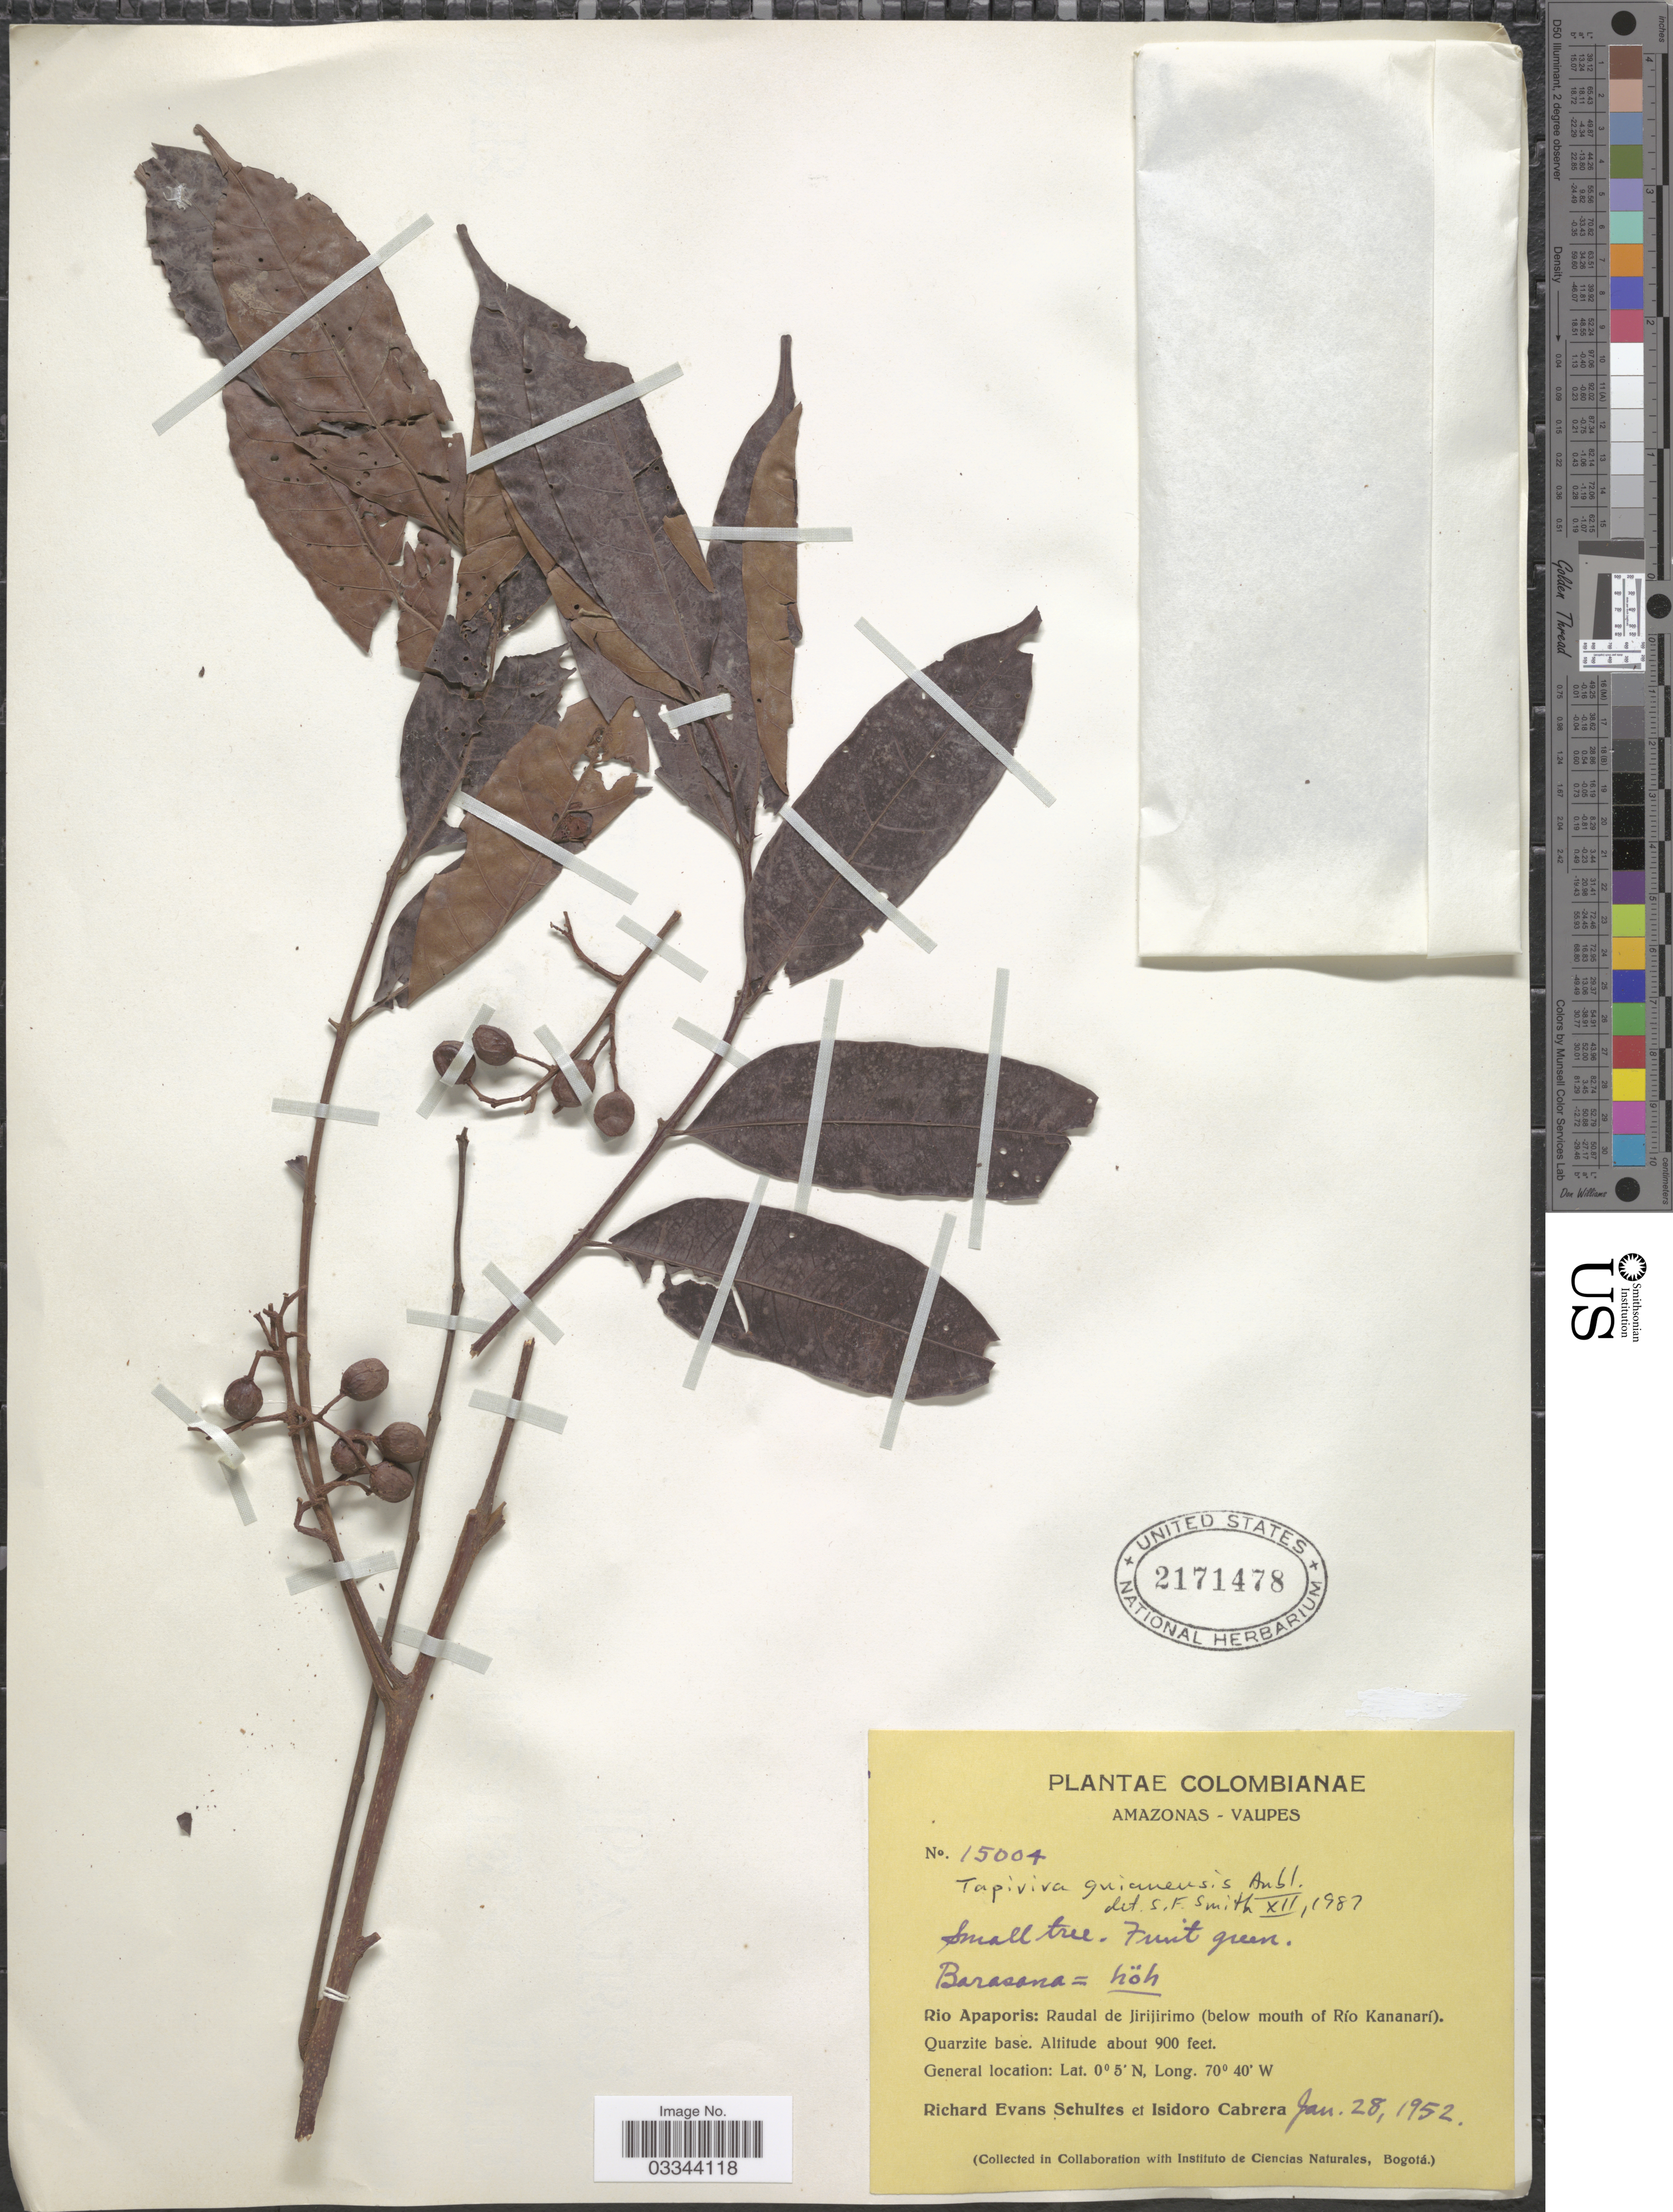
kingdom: Plantae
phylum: Tracheophyta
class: Magnoliopsida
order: Sapindales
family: Anacardiaceae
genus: Tapirira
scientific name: Tapirira guianensis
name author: Aubl.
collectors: R. E. Schultes & I. Cabrera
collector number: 15004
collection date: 1952-01-28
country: Colombia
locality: Amazonas-Vaupes. Rio Apaporis: Raudal de Jirijirimo (below mouth of Río Kananarí). Quartzite base.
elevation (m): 274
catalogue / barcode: US 2171478